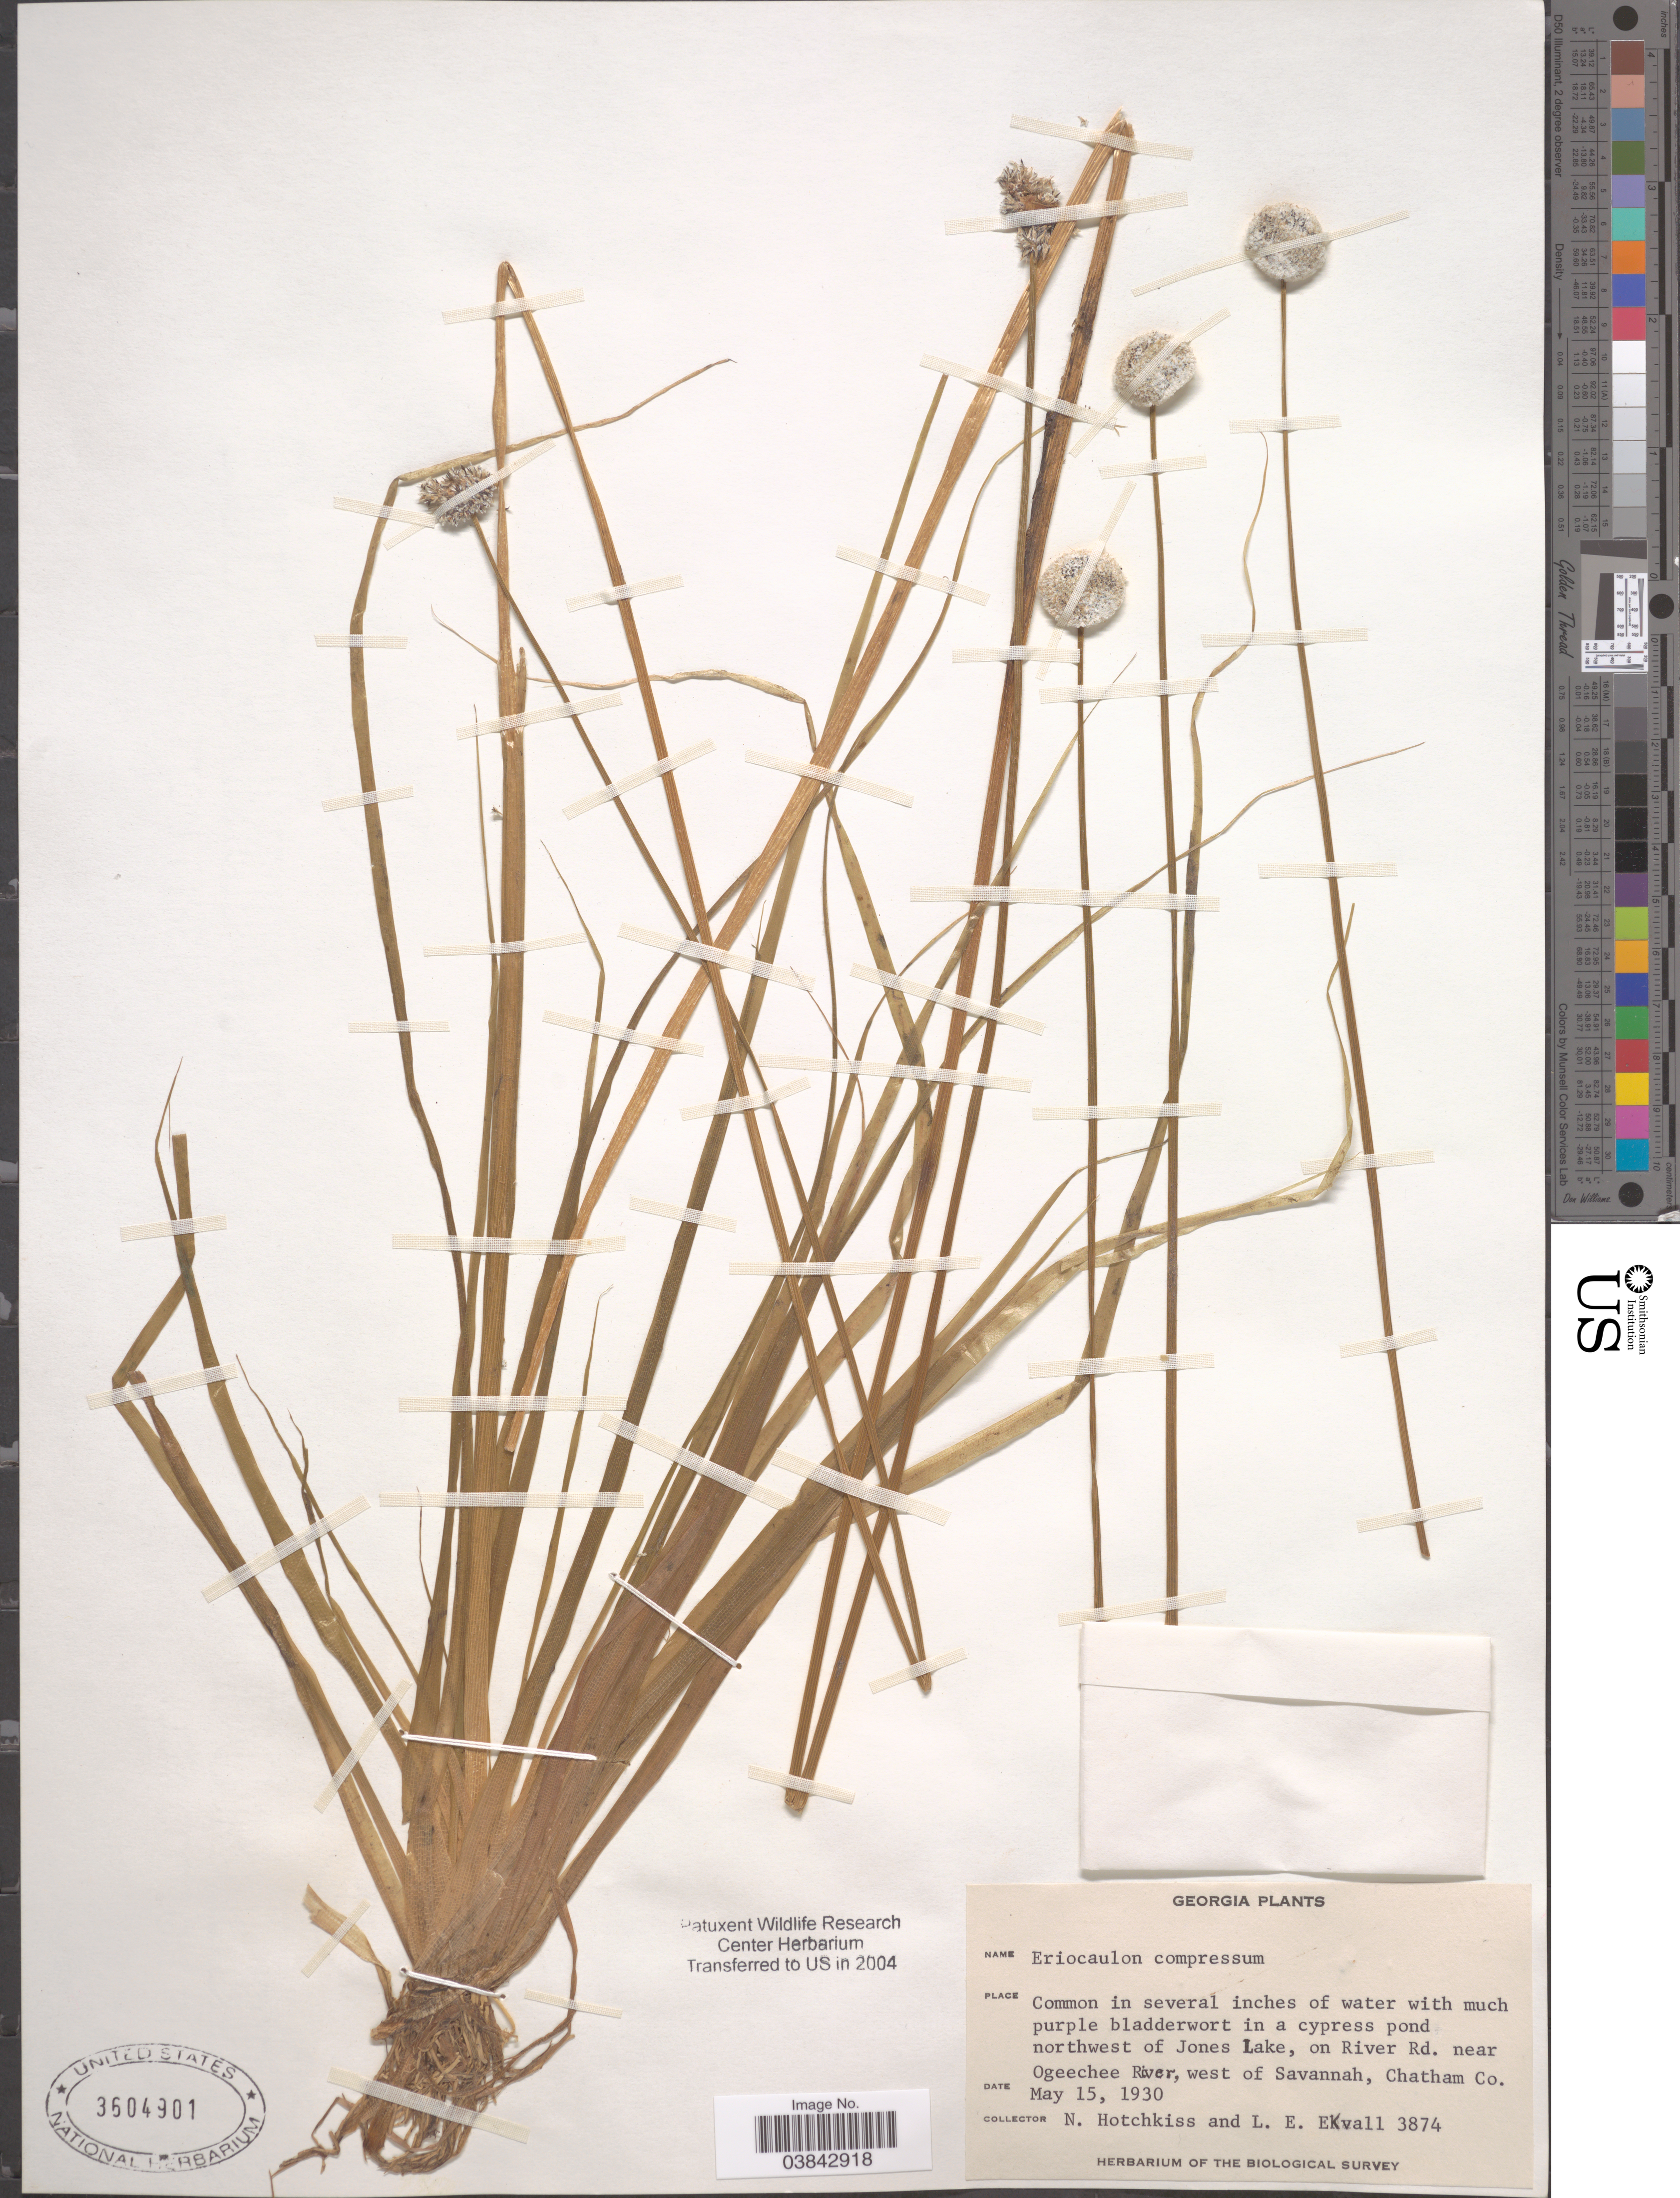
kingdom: Plantae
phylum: Tracheophyta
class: Liliopsida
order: Poales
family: Eriocaulaceae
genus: Eriocaulon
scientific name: Eriocaulon compressum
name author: Lam.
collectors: N. Hotchkiss & L. Ekvall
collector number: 3874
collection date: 1930-05-15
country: United States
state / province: Georgia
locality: In a cypress pond northwest of Jones Lake, on River Rd. near Ogeechee River, west of Savannah, Chatham Co.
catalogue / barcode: US 3604901